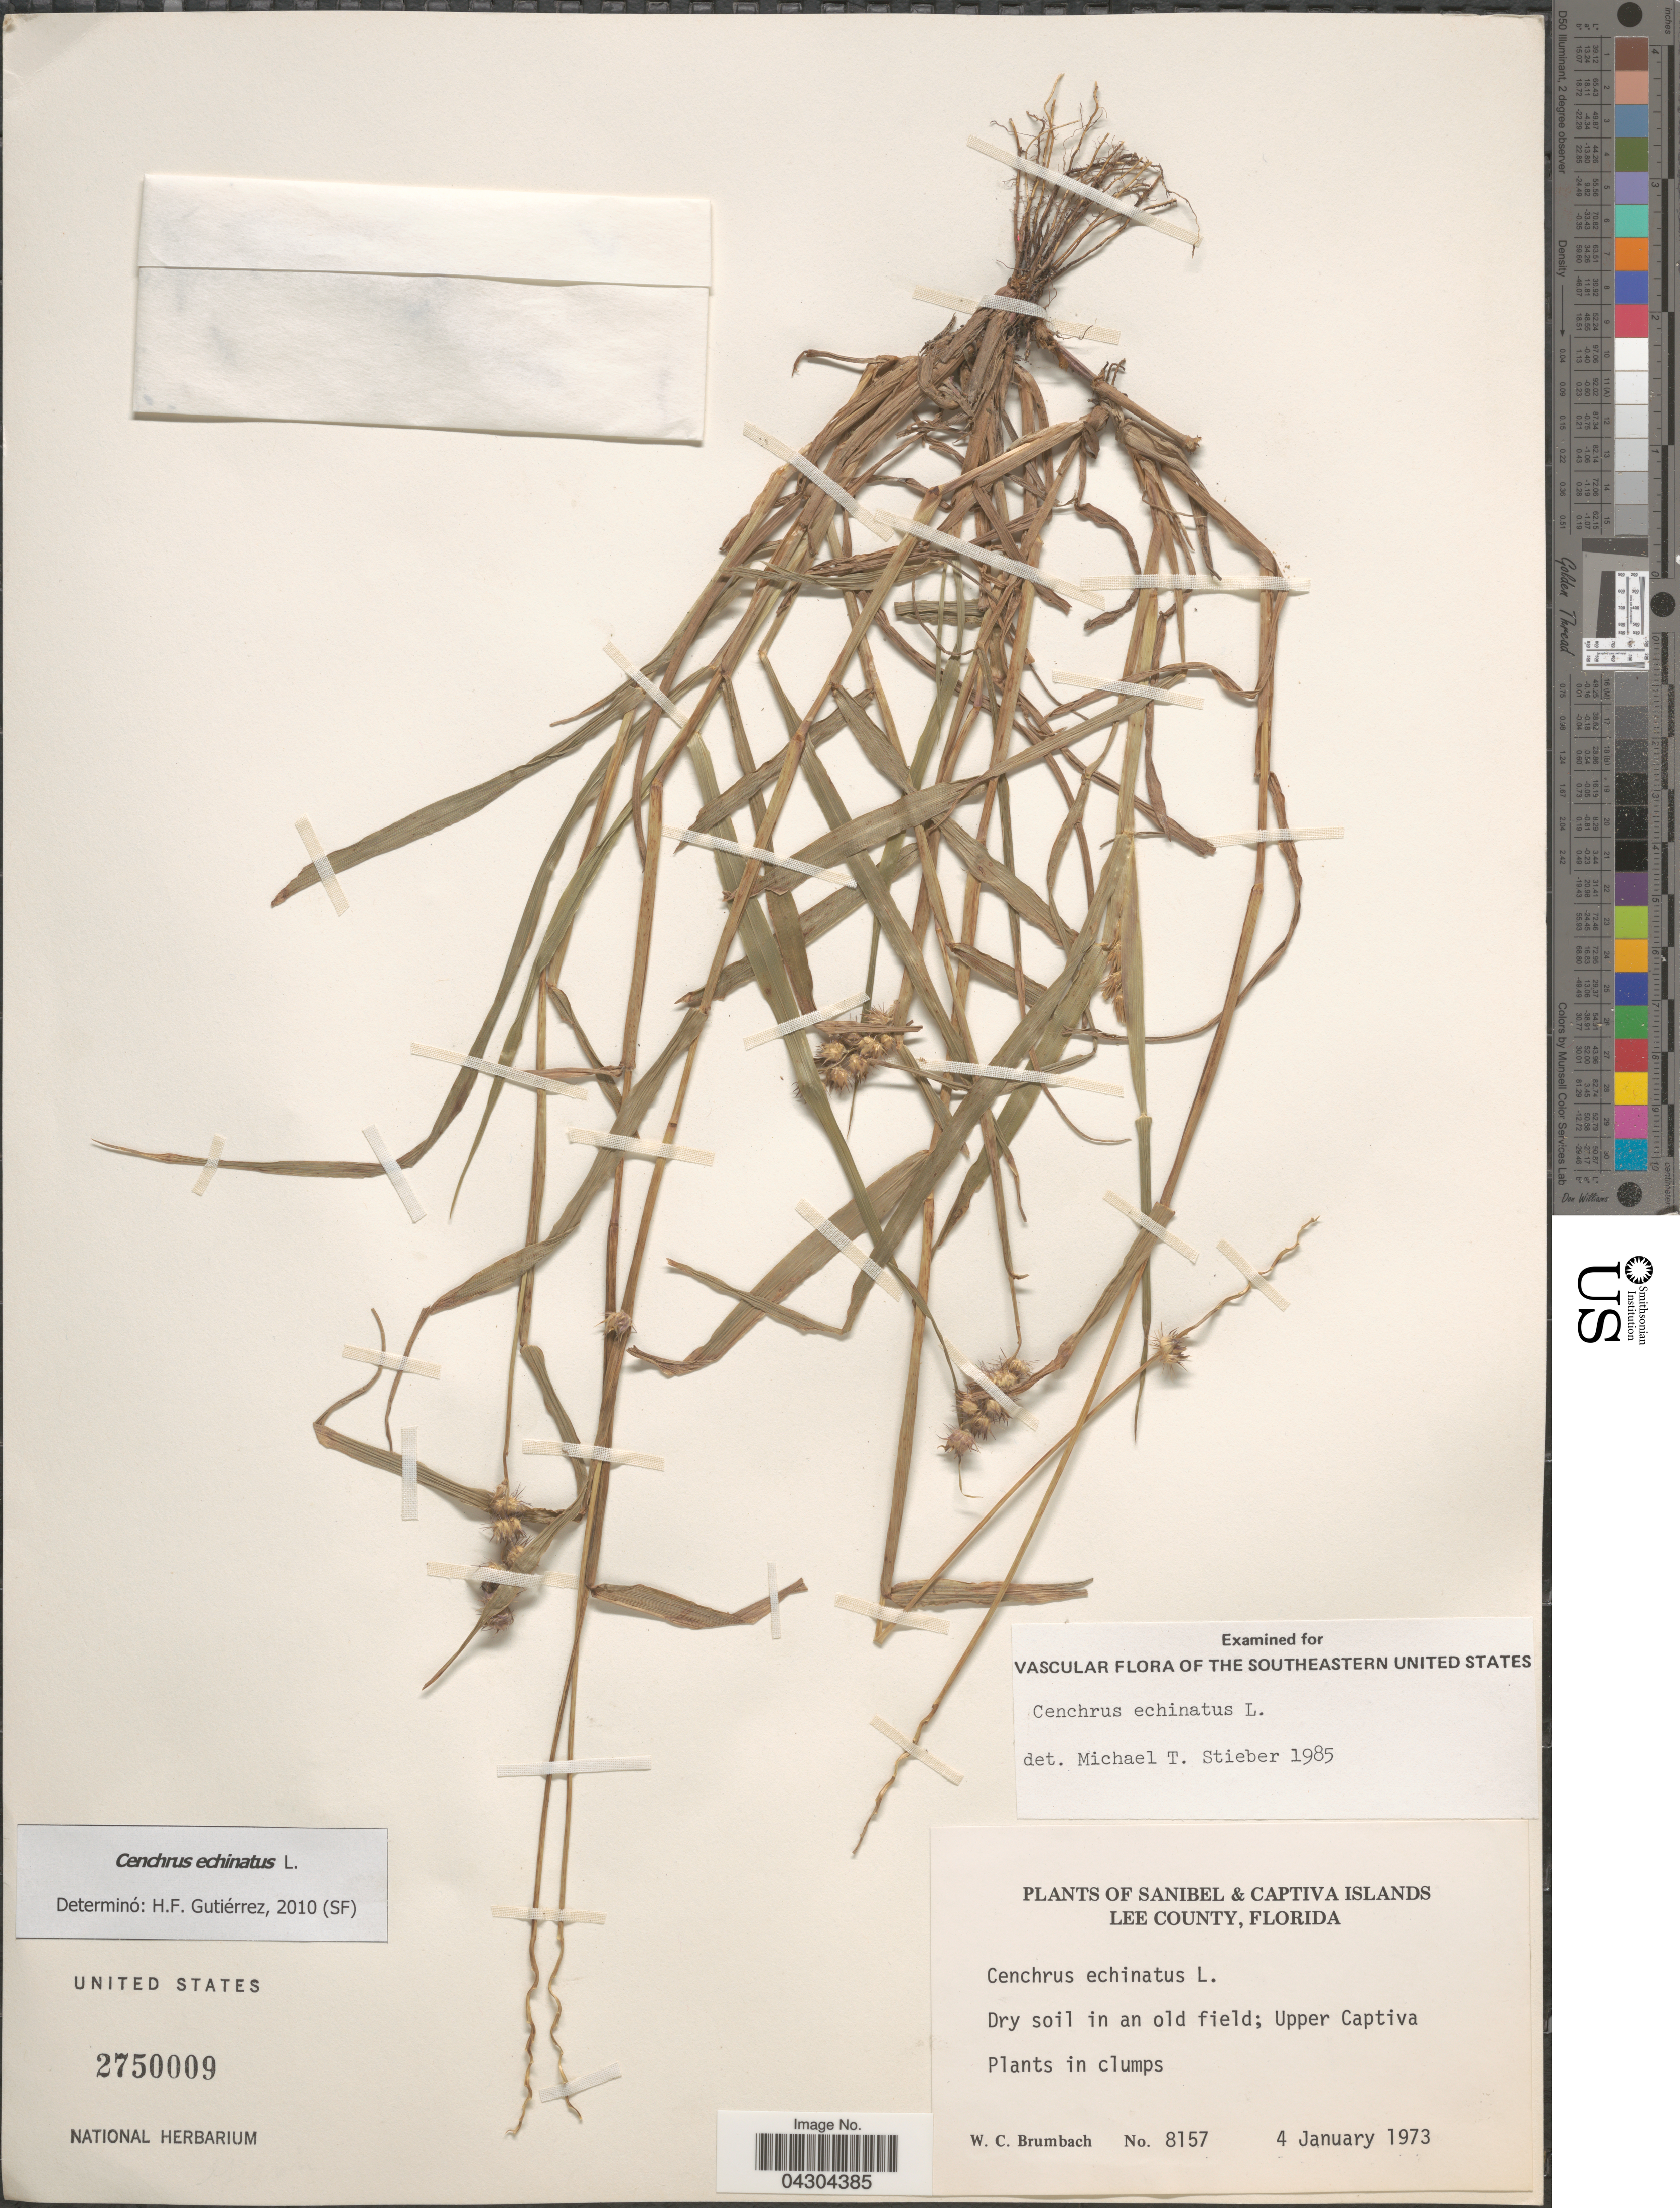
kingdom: Plantae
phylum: Tracheophyta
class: Liliopsida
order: Poales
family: Poaceae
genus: Cenchrus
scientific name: Cenchrus echinatus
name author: L.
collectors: W. C. Brumbach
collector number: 8157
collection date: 1973-01-04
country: United States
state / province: Florida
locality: Sanibel & Captiva Islands. Lee County. Dry soil in an old field; Upper Captiva.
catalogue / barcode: US 2750009